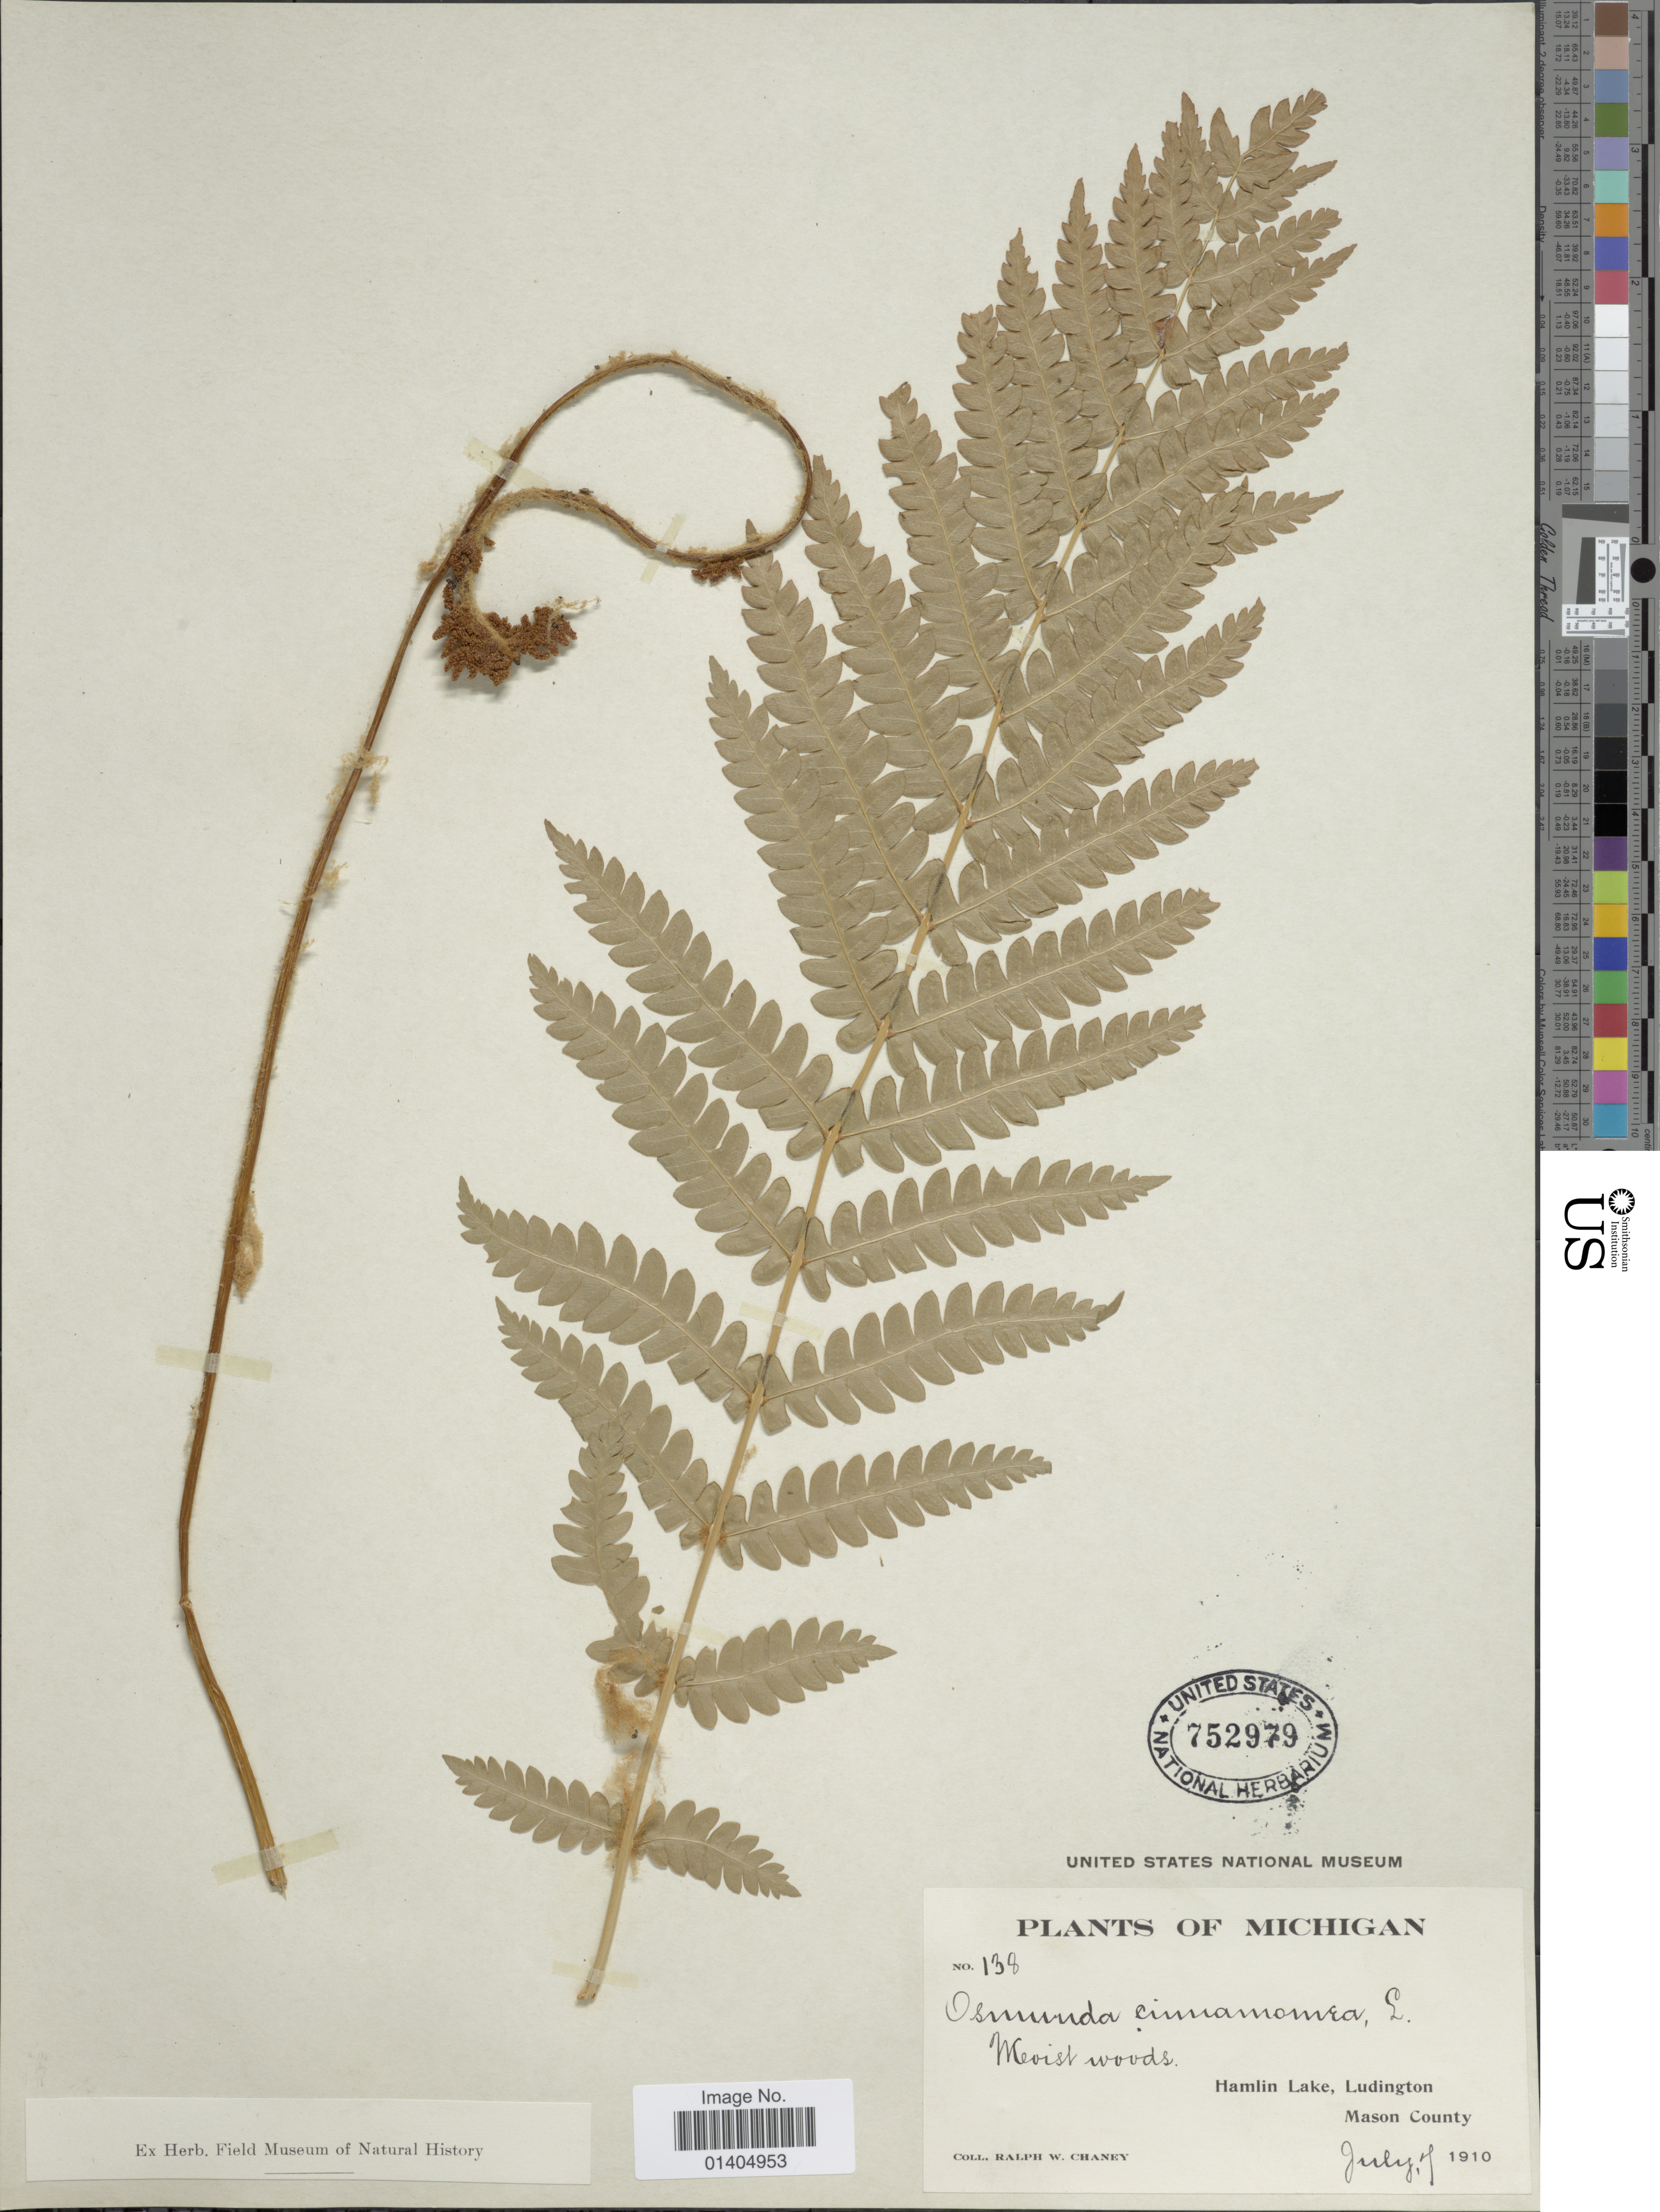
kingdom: Plantae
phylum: Tracheophyta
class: Polypodiopsida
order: Osmundales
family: Osmundaceae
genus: Osmundastrum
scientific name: Osmundastrum cinnamomeum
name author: (L.) C. Presl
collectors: R. Chaney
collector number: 138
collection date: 1910-07-07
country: United States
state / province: Michigan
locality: Hamlin Lake, Ludington, Mason County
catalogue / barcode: US 752979